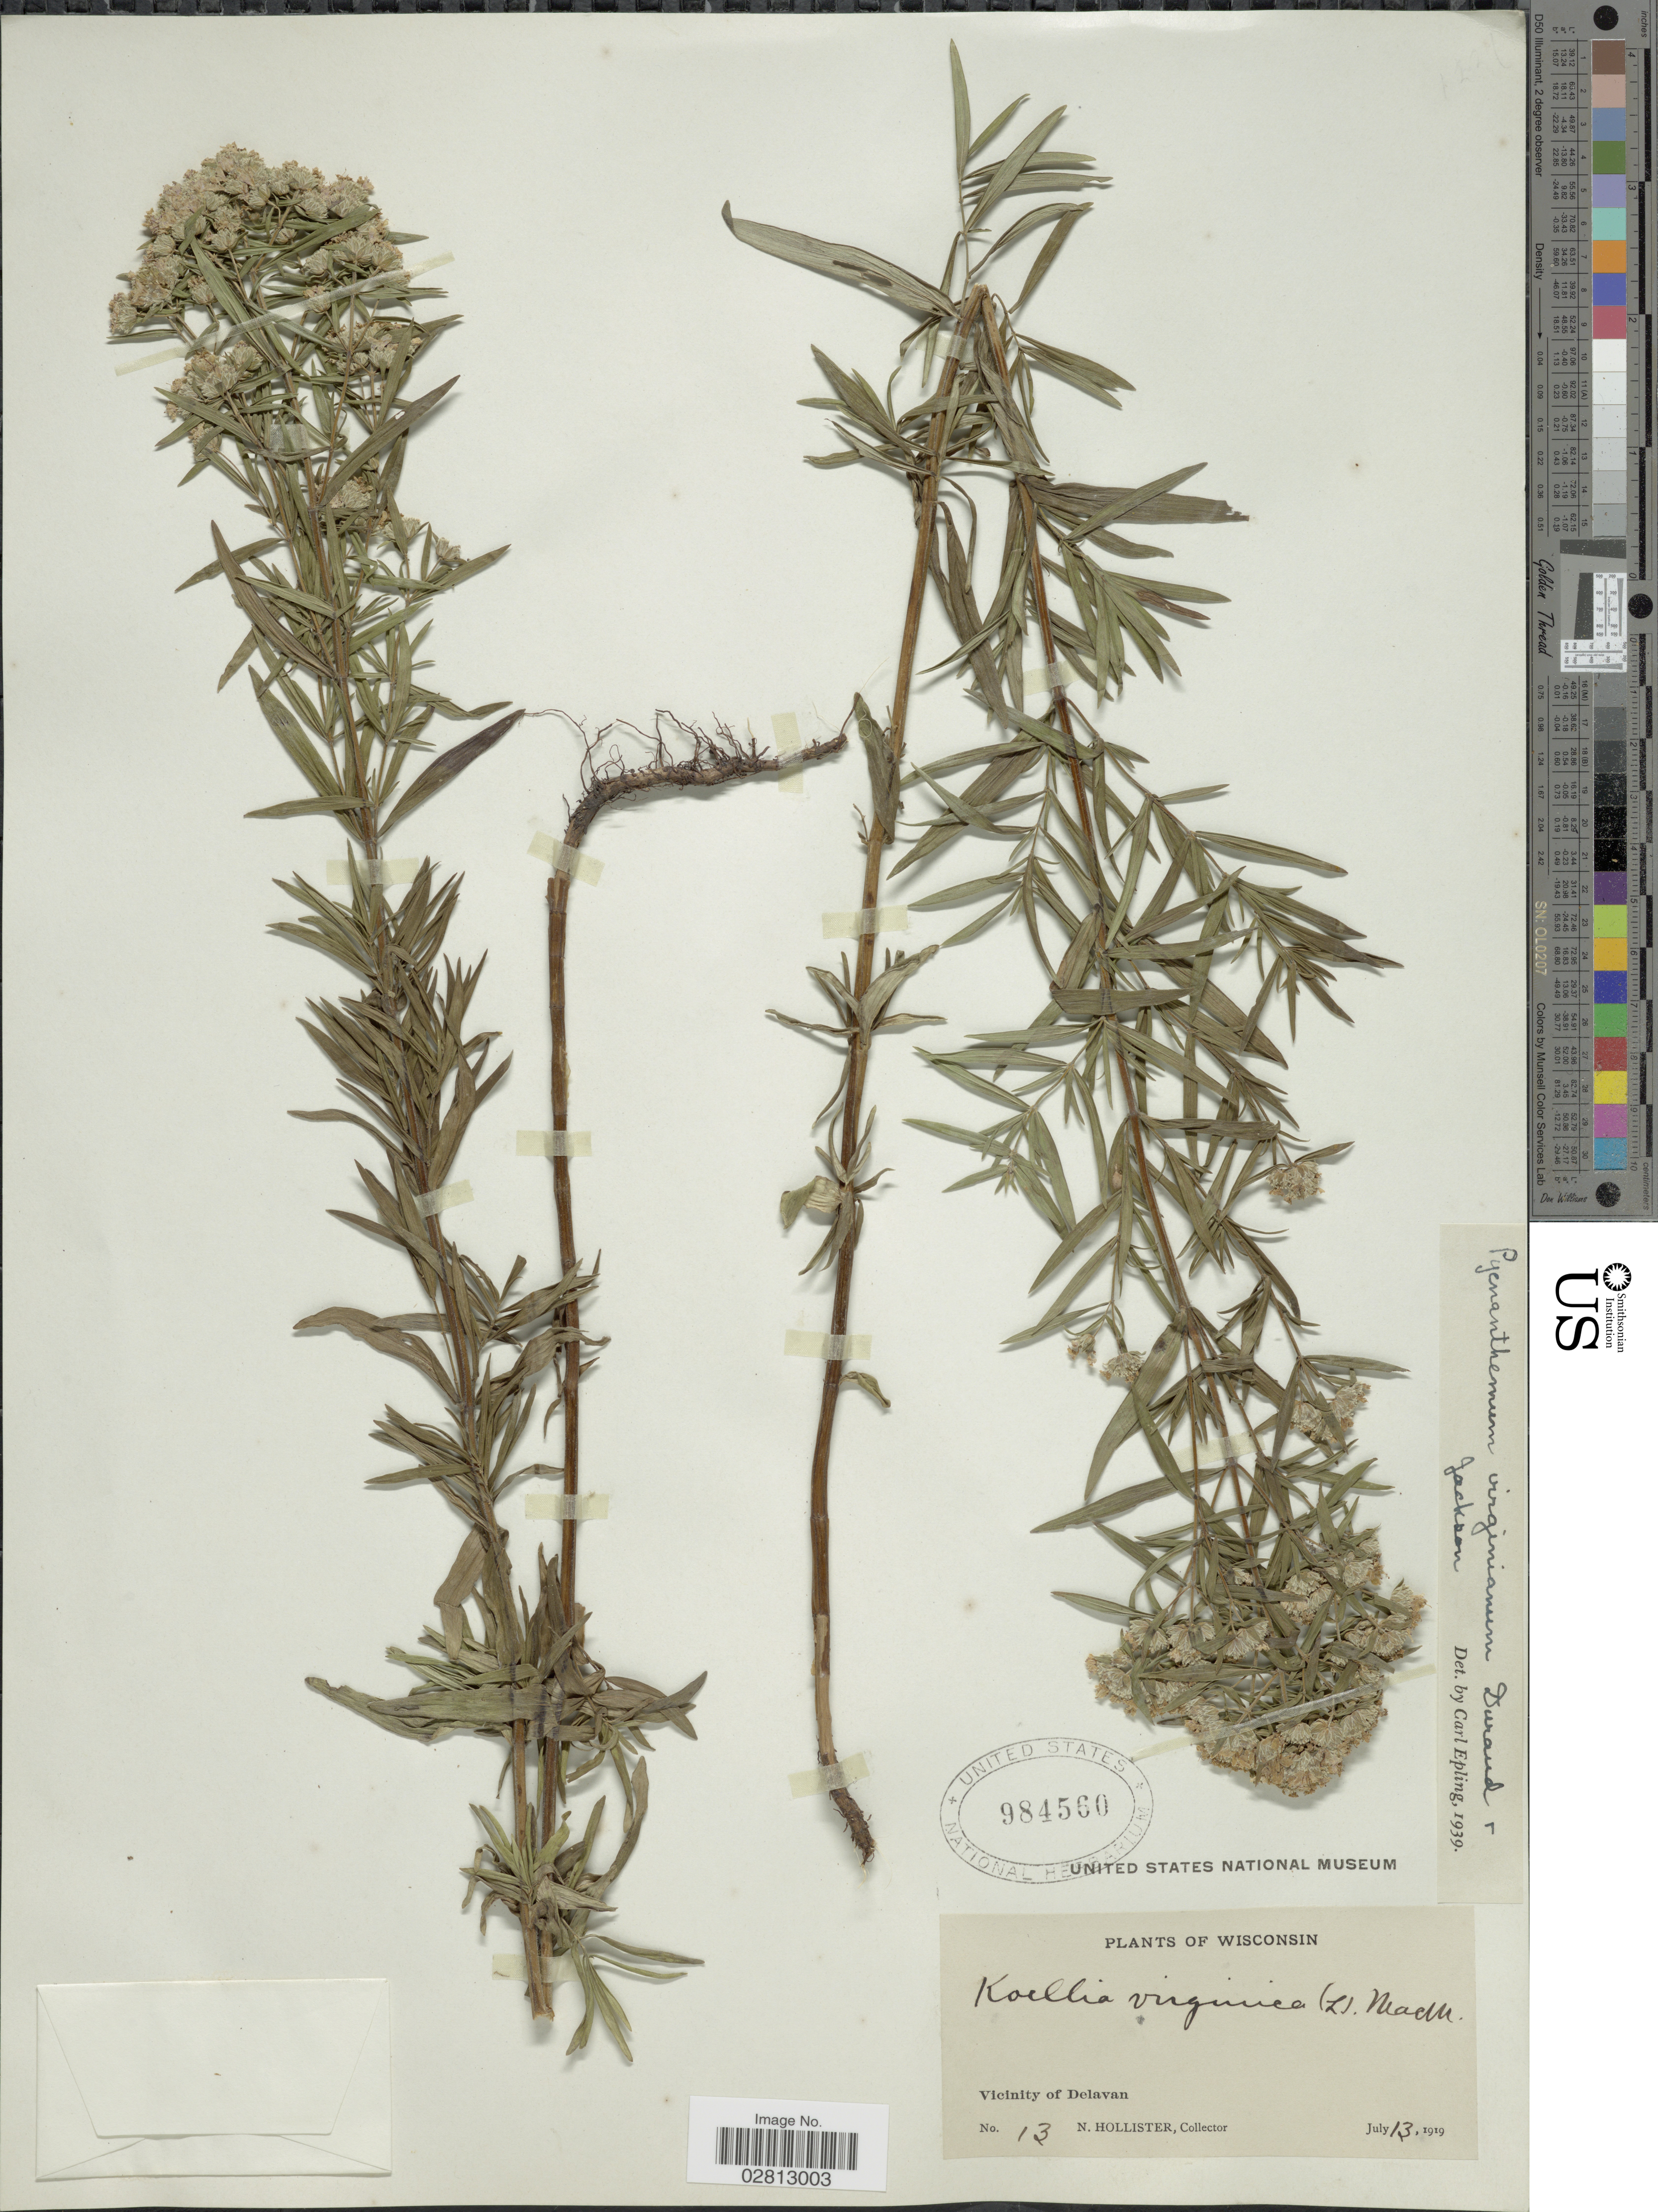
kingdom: Plantae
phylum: Tracheophyta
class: Magnoliopsida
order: Lamiales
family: Lamiaceae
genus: Pycnanthemum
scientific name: Pycnanthemum virginianum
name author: (L.) Durand & B.D. Jacks. ex B.L. Rob. & Fernald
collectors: N. Hollister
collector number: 13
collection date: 1919-07-13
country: United States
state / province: Wisconsin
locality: Vicinity of Delavan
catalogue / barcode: US 984560